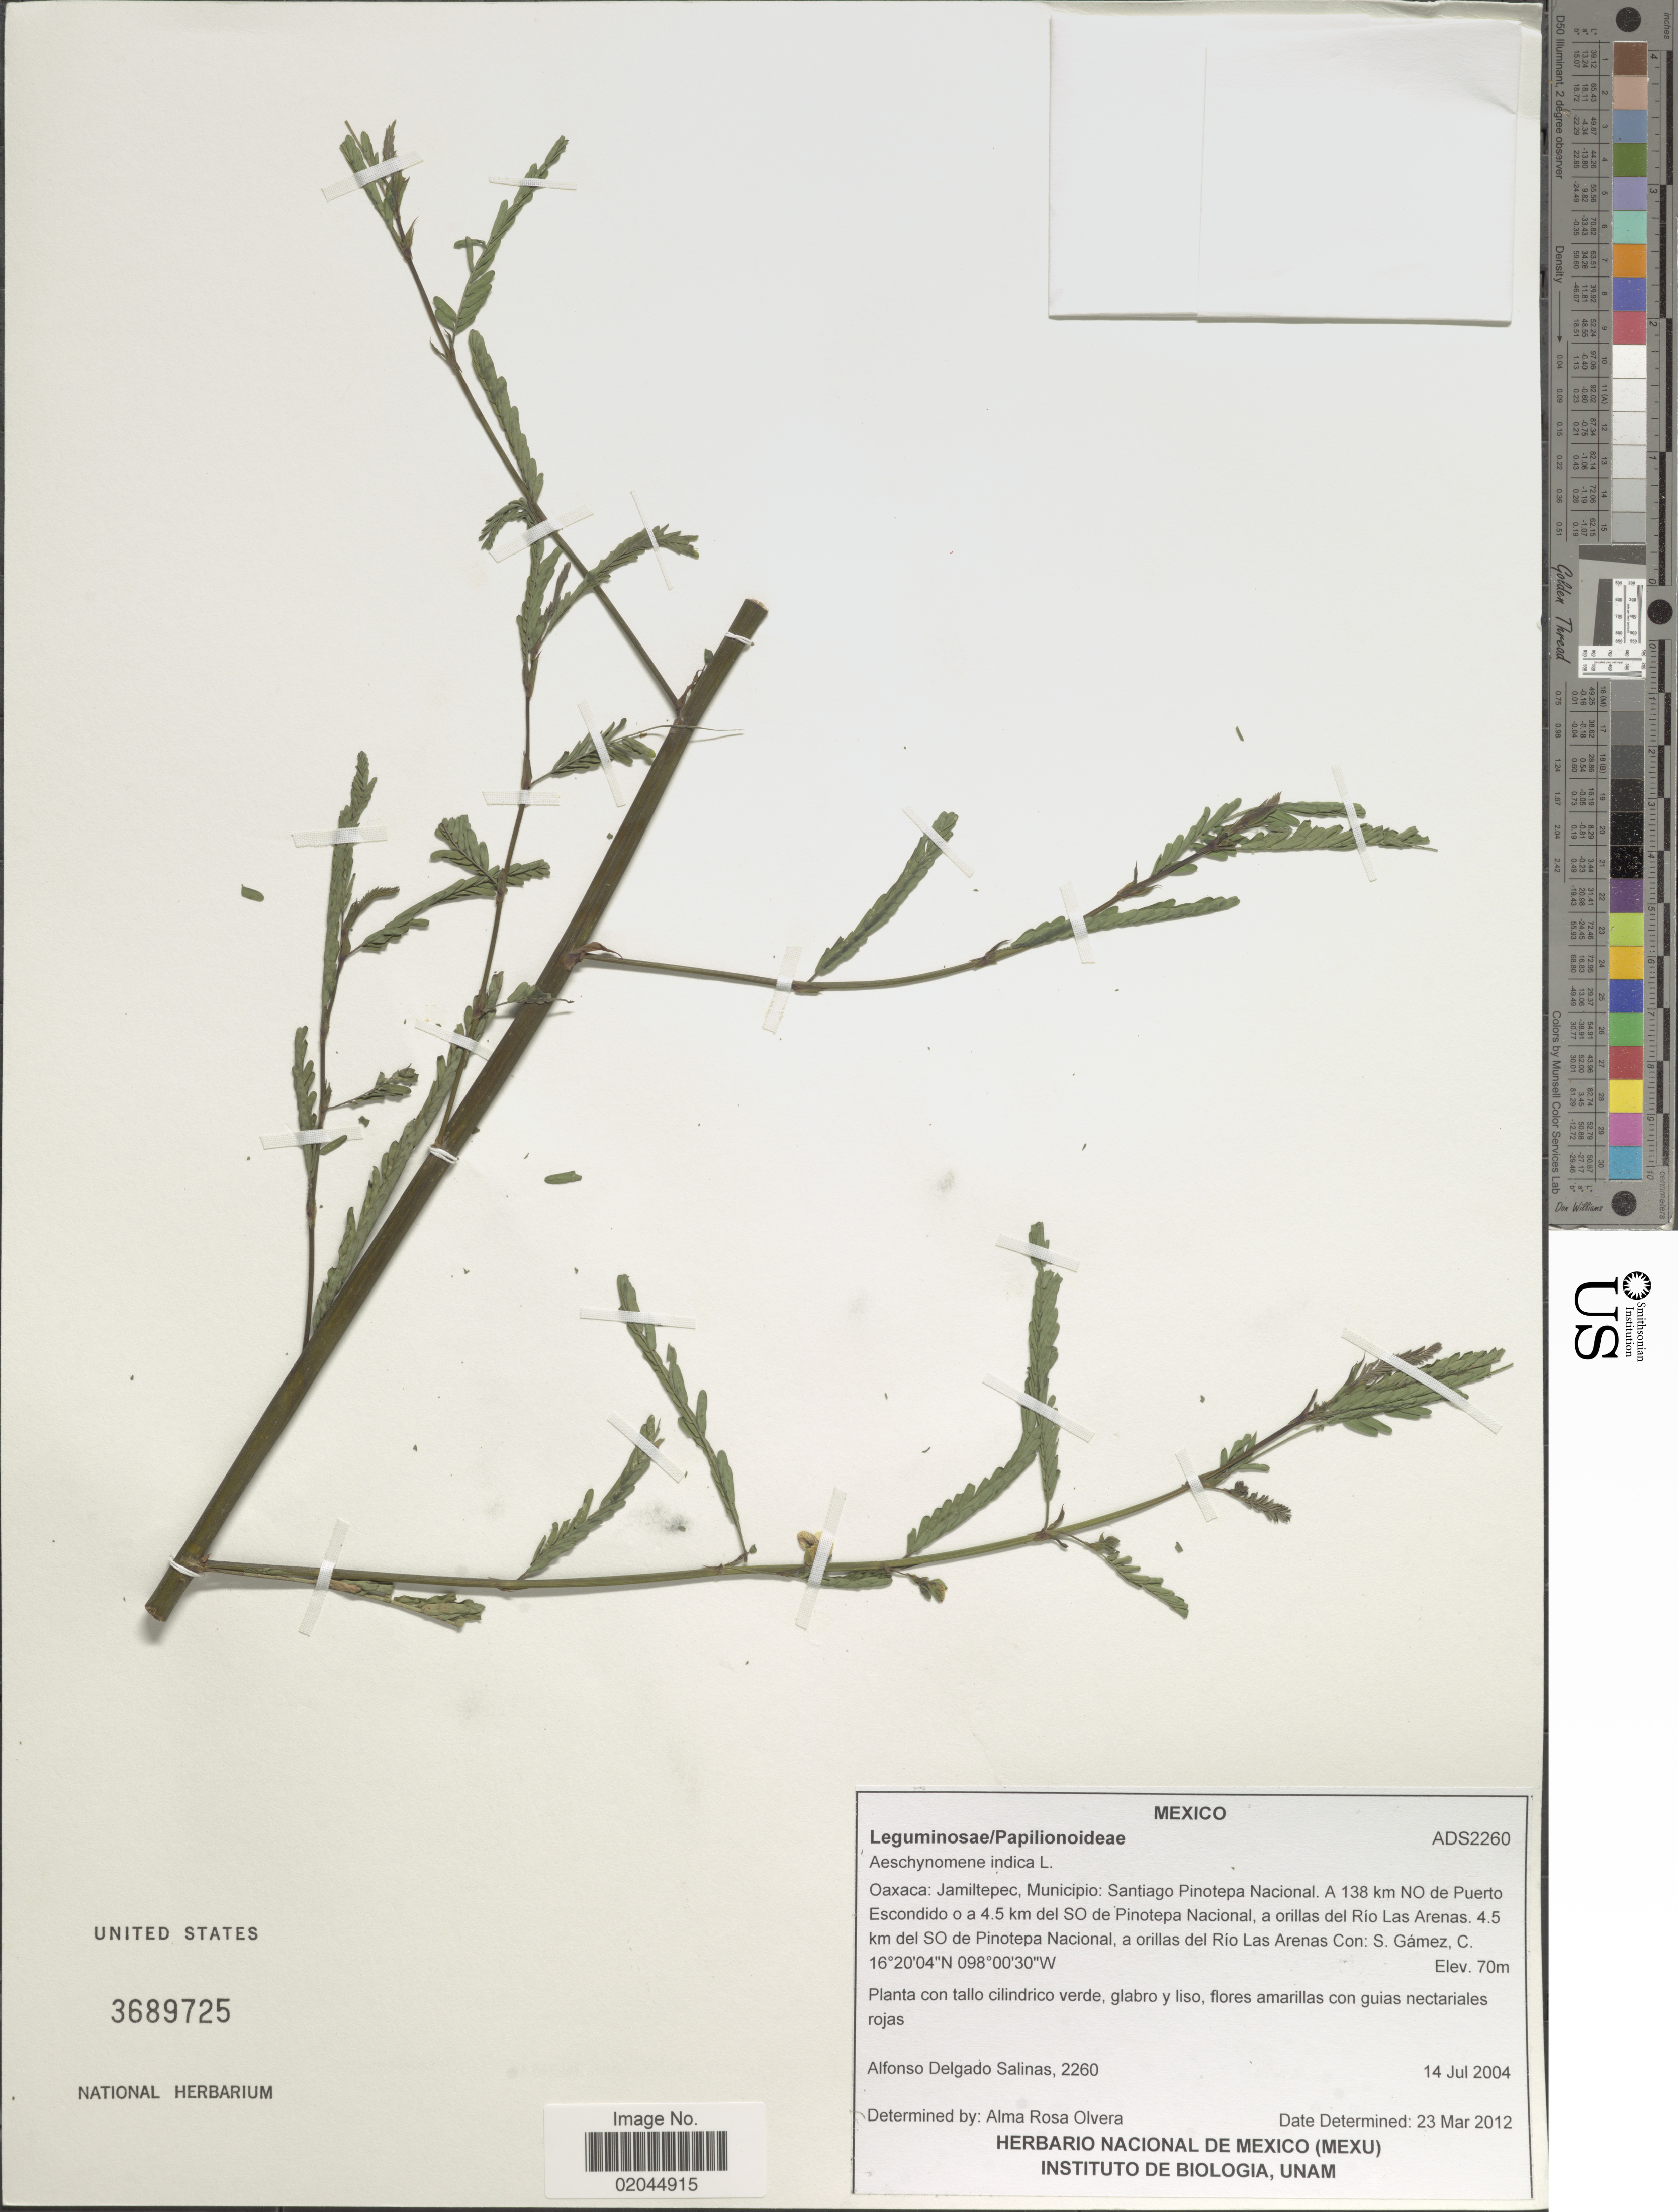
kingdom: Plantae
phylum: Tracheophyta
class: Magnoliopsida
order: Fabales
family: Fabaceae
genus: Aeschynomene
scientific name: Aeschynomene indica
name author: L.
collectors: A. Delgado S. & C. S. Gamez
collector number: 2260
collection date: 2004-07-14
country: Mexico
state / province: Oaxaca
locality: Oaxaca: Jamiltepec, Municipio: Santiago Pinotepa Nacional, A 138 km NO de Puerto Escondido o a 4.5 km del SO de Pinotepa Nacional, a orillas del Rios Las Arenas, 4.5 km del SO de Pinotepa Nacional, a orillas del Rios las Arenas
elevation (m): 70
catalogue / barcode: US 3689725